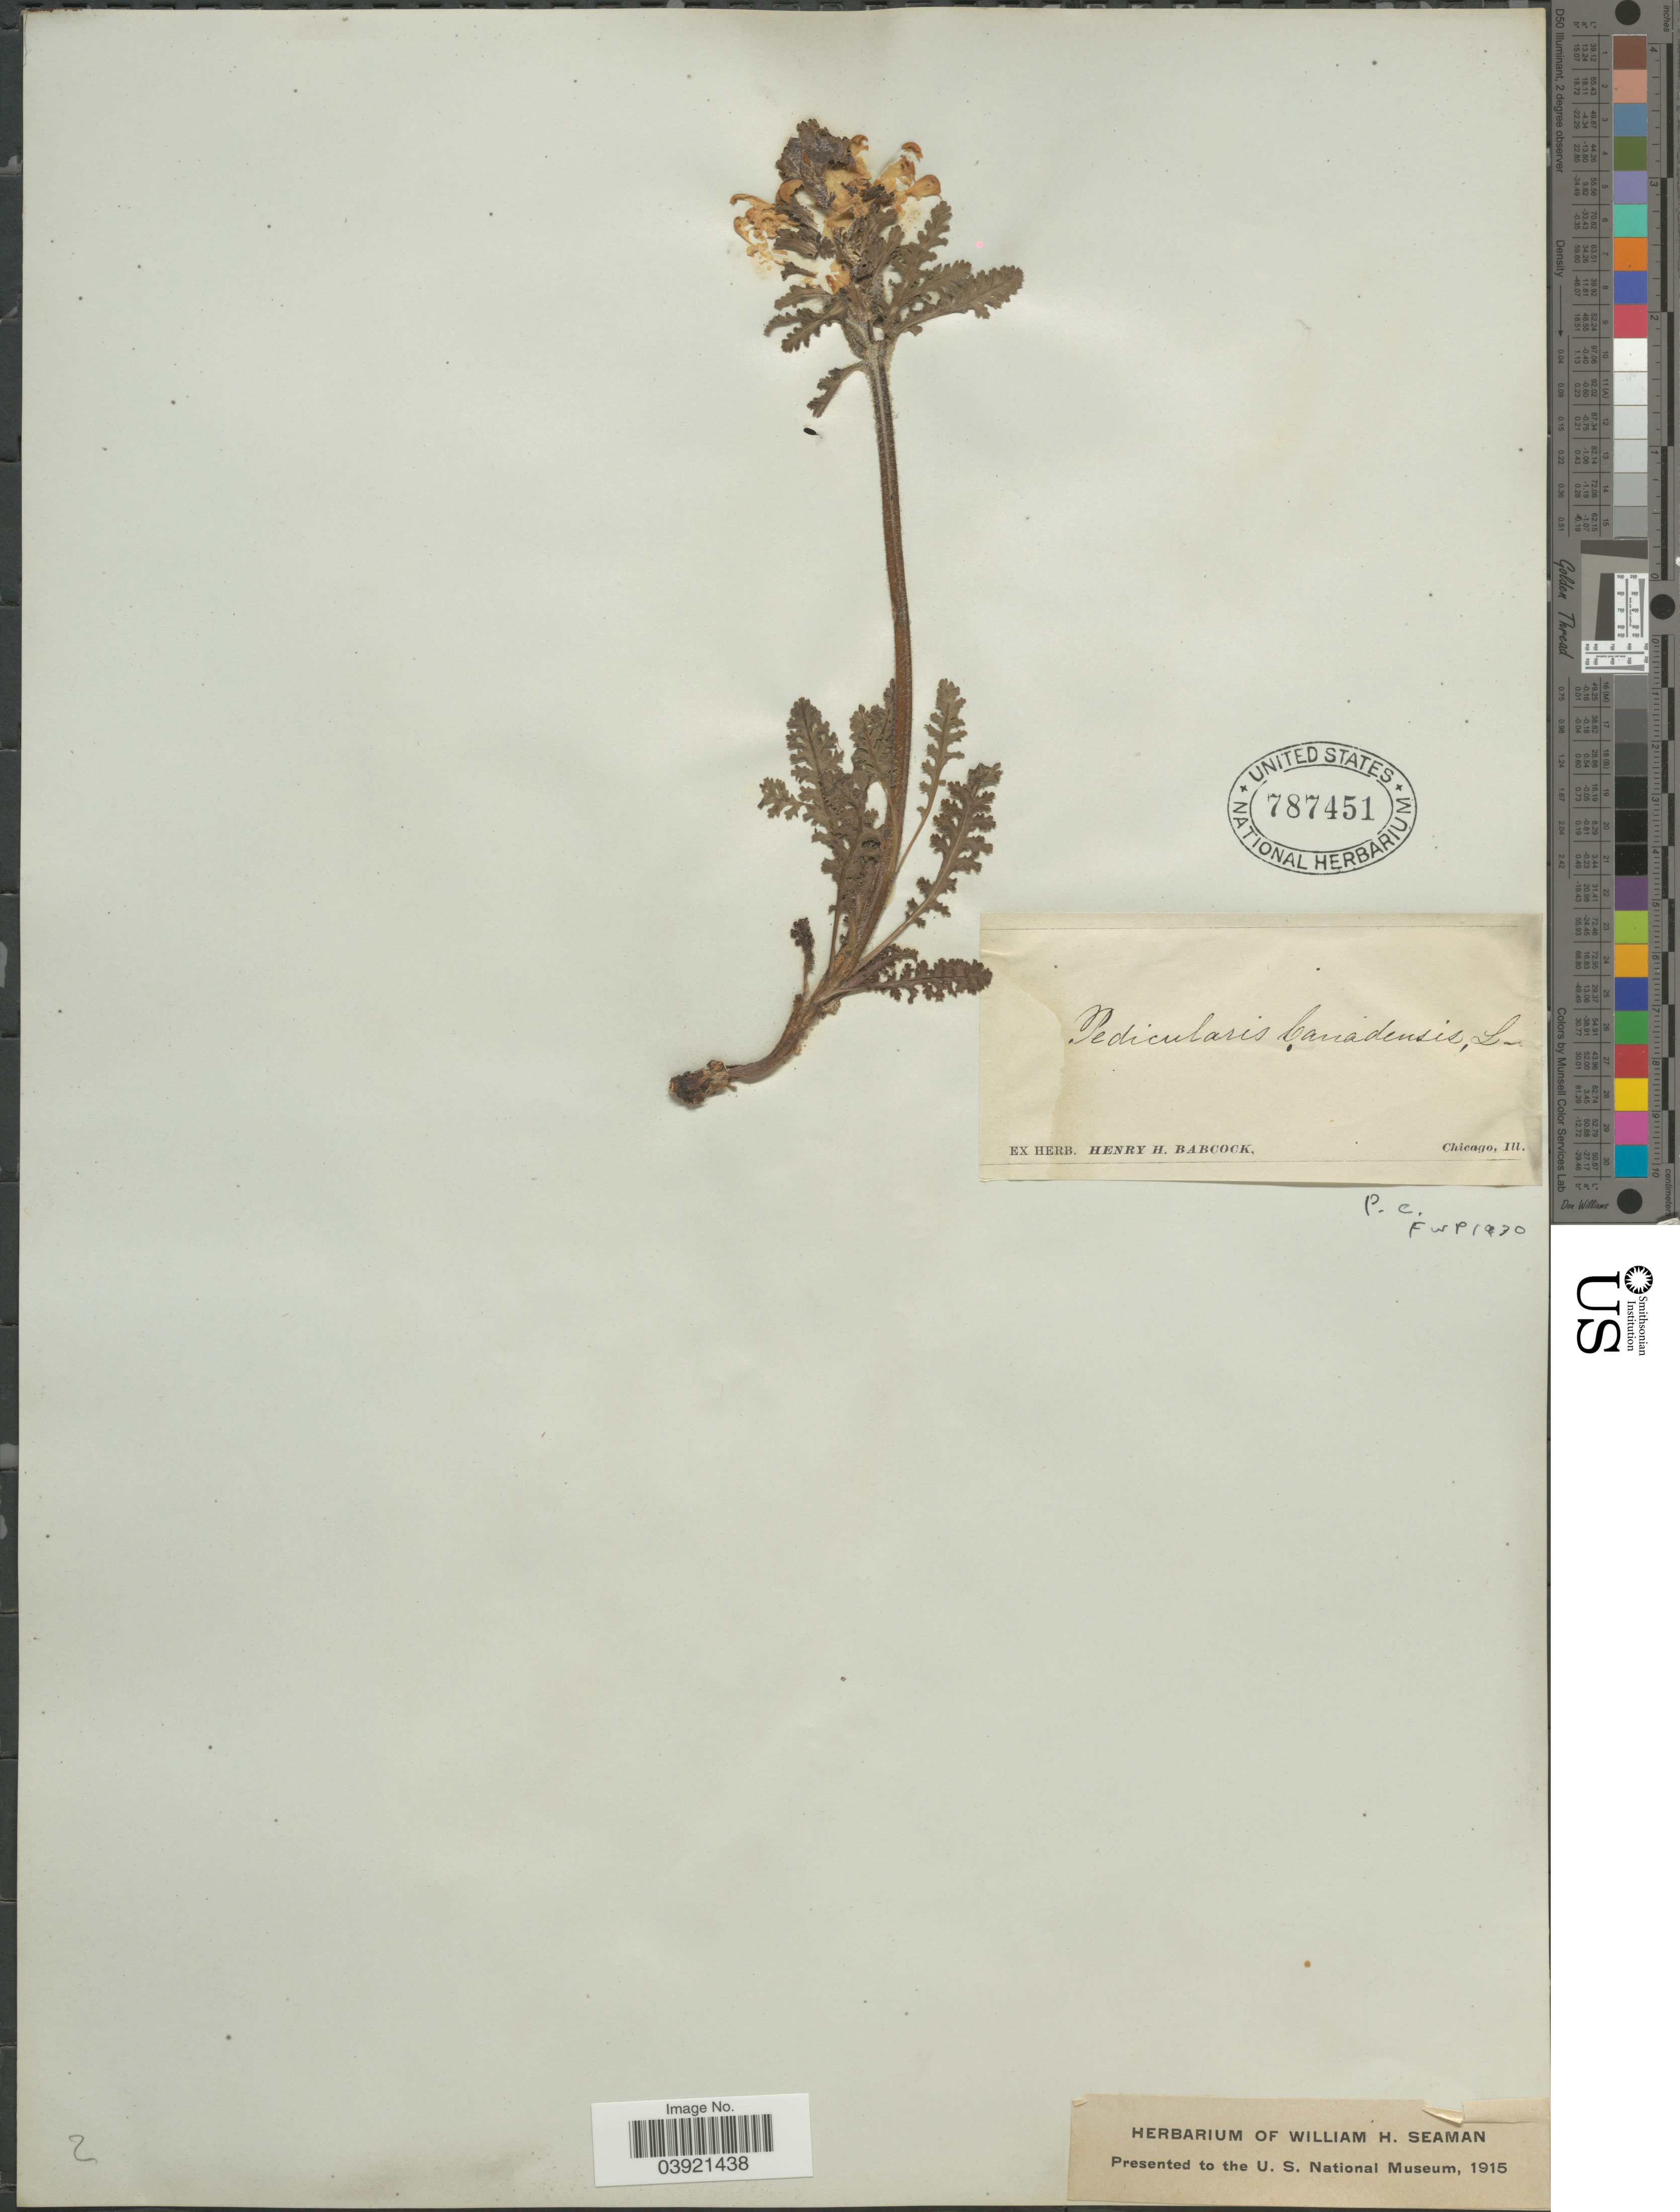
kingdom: Plantae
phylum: Tracheophyta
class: Magnoliopsida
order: Lamiales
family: Orobanchaceae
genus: Pedicularis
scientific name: Pedicularis canadensis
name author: L.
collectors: ex herb. Henry Homes Babcock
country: United States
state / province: Illinois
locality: Chicago.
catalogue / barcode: US 787451